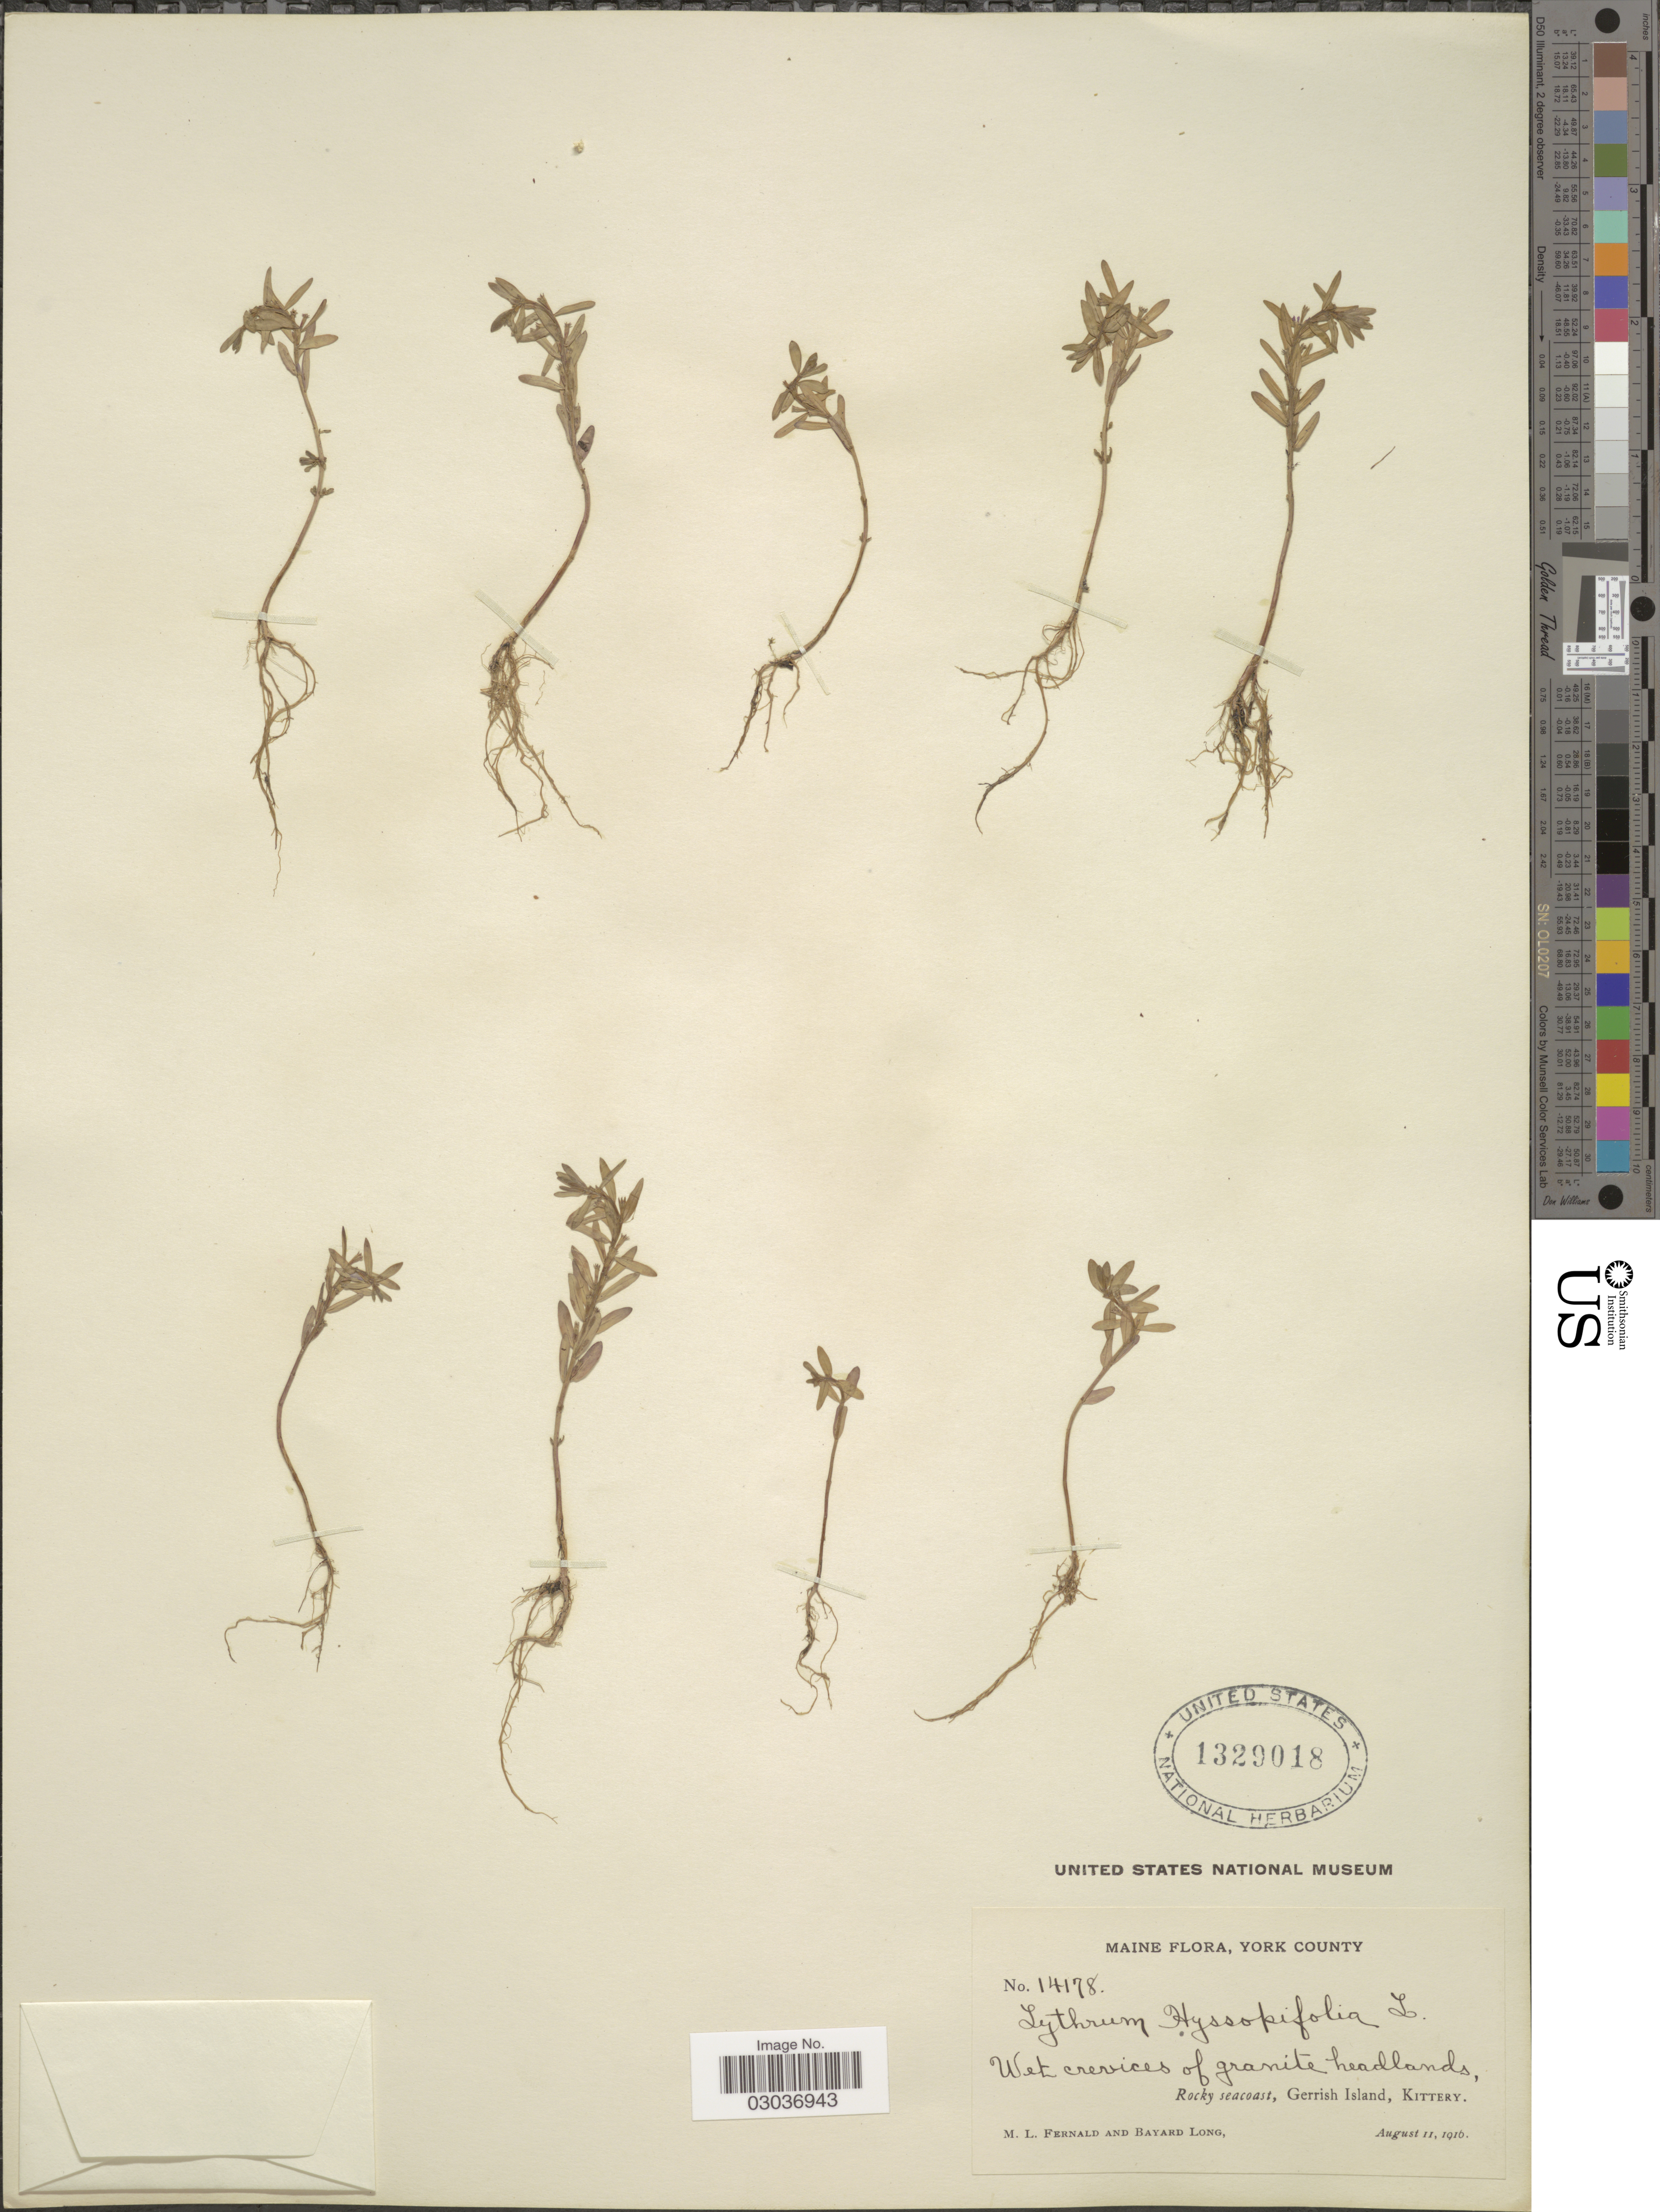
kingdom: Plantae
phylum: Tracheophyta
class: Magnoliopsida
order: Myrtales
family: Lythraceae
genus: Lythrum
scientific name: Lythrum hyssopifolia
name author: L.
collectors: M. L. Fernald & B. Long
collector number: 14178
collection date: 1916-08-11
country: United States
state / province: Maine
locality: York County, Rocky seacoast, Gerrish Island, Kittery.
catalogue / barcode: US 1329018